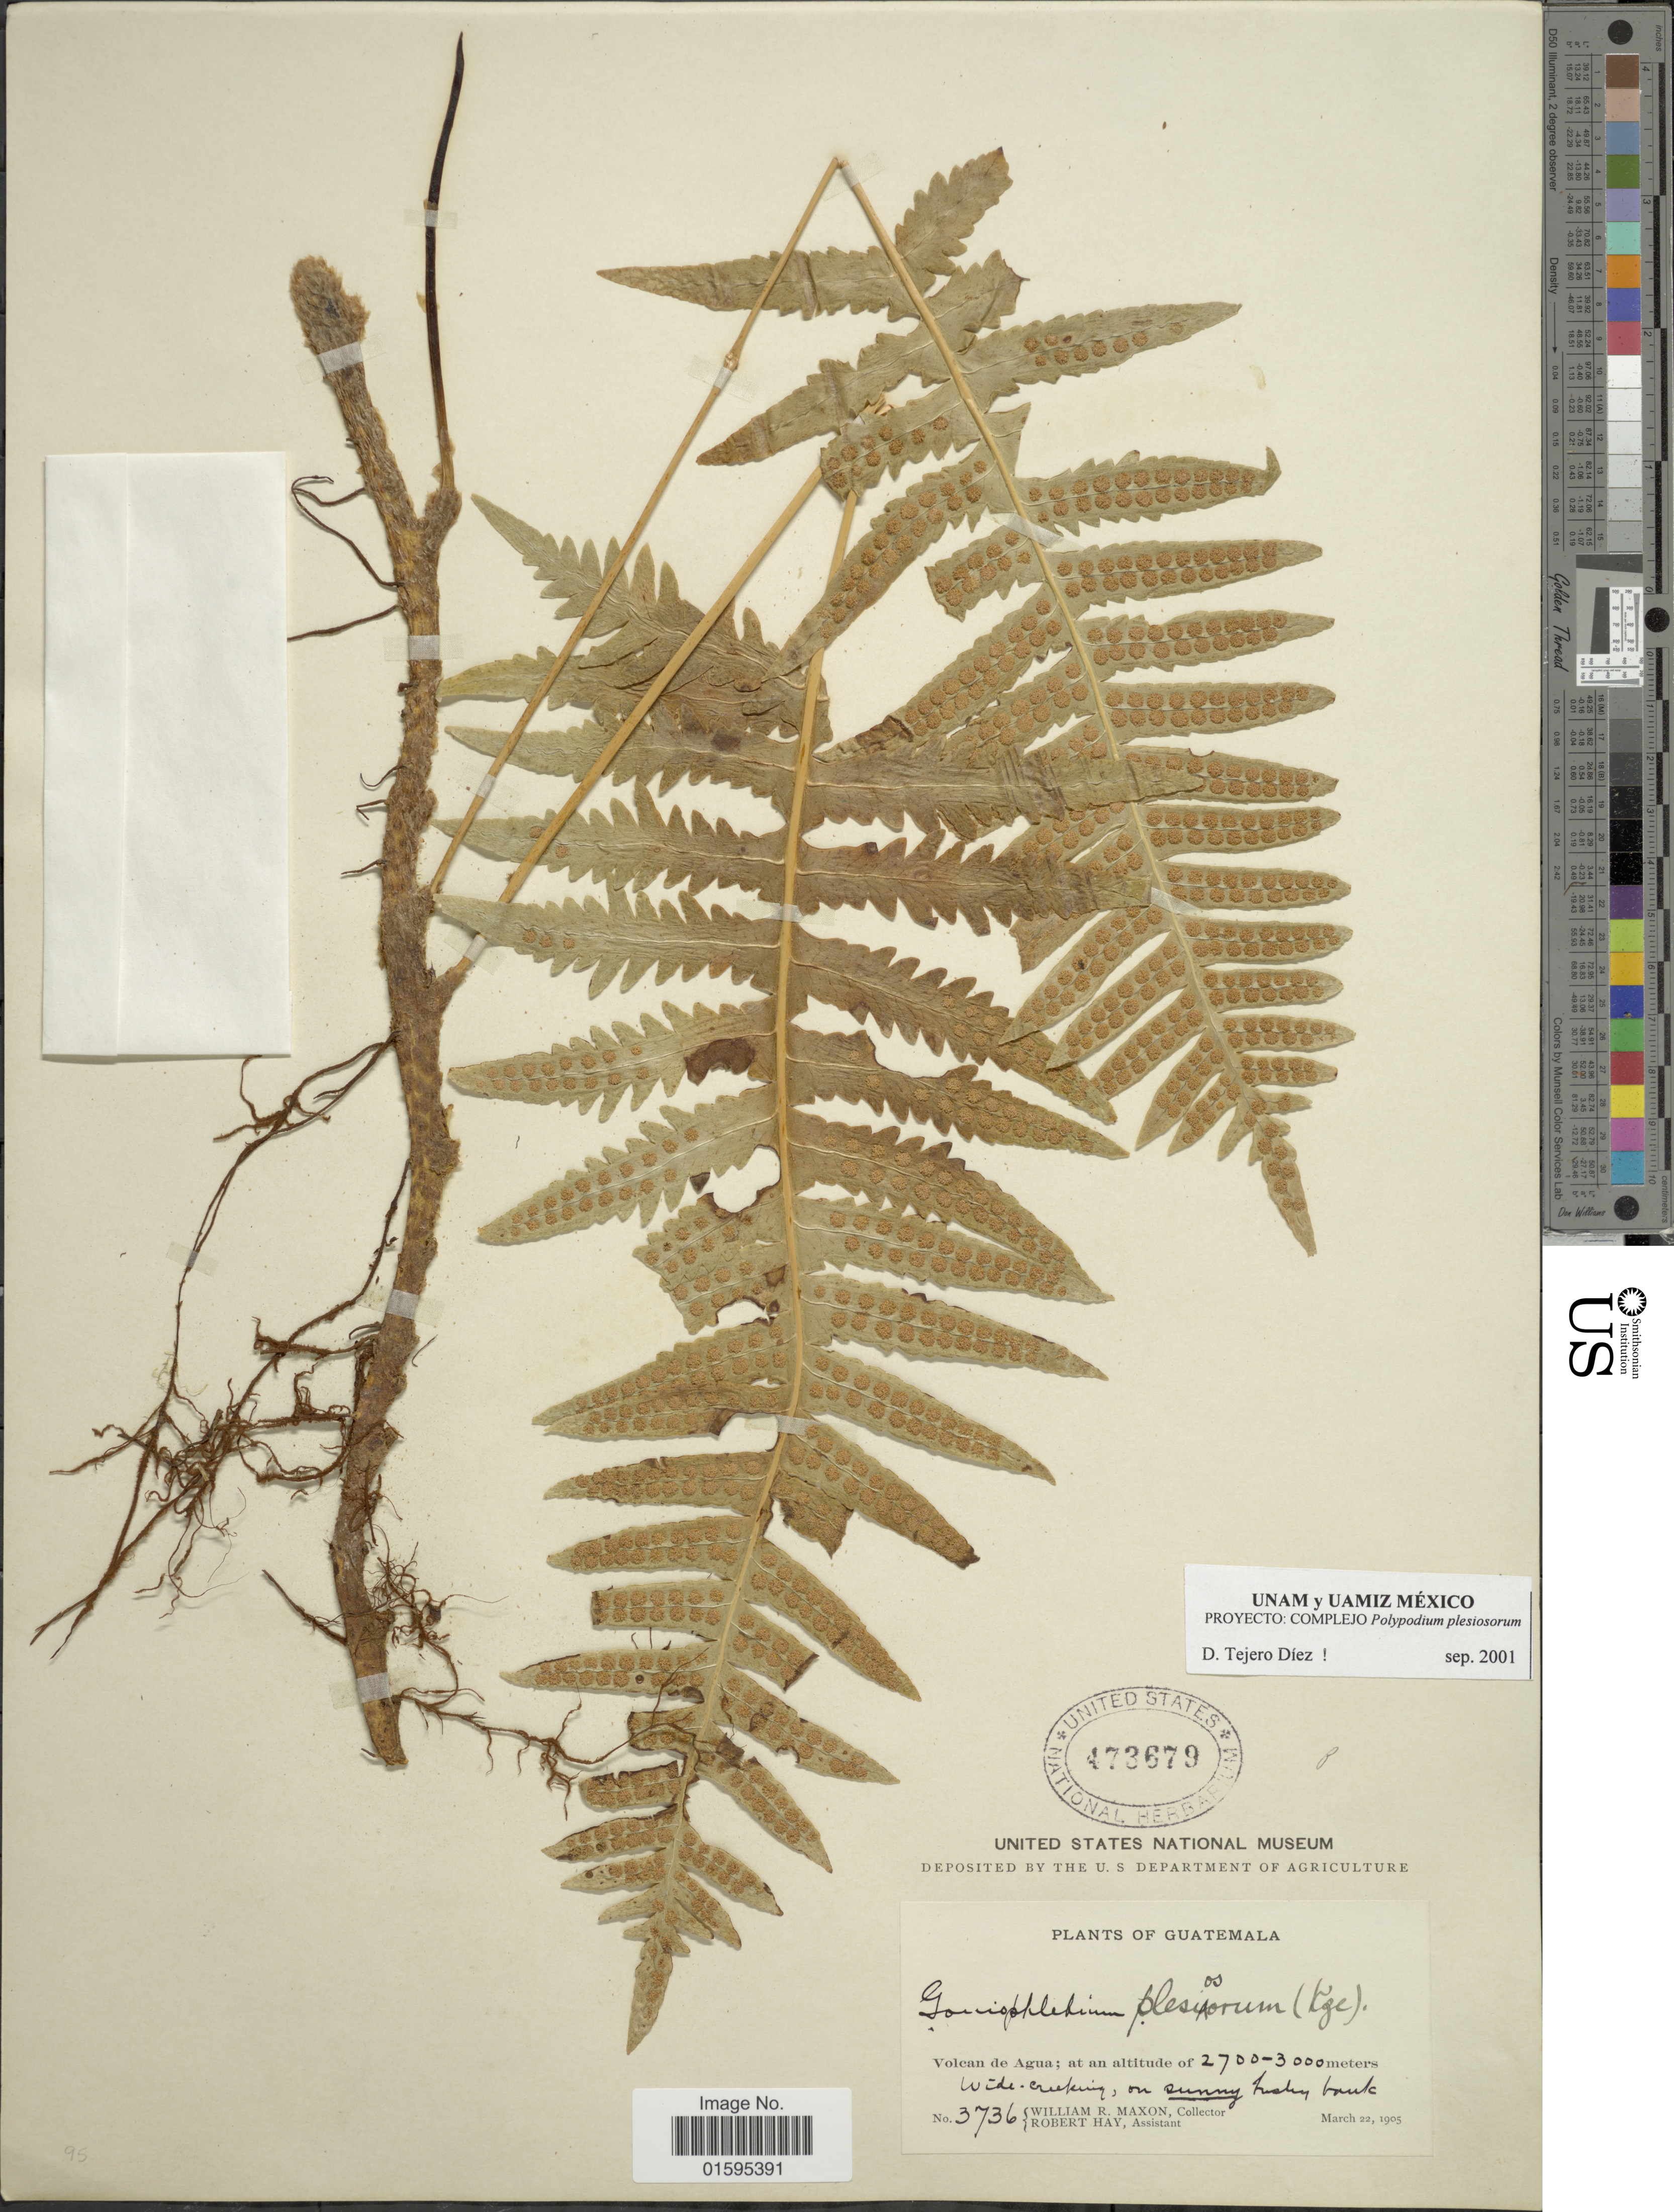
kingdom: Plantae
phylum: Tracheophyta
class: Polypodiopsida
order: Polypodiales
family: Polypodiaceae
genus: Polypodium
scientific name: Polypodium plesiosorum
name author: Kunze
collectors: W. R. Maxon & R. H. Hay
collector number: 3736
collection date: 1905-03-22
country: Guatemala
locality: Volcan de Agua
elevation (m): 2700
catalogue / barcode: US 473679